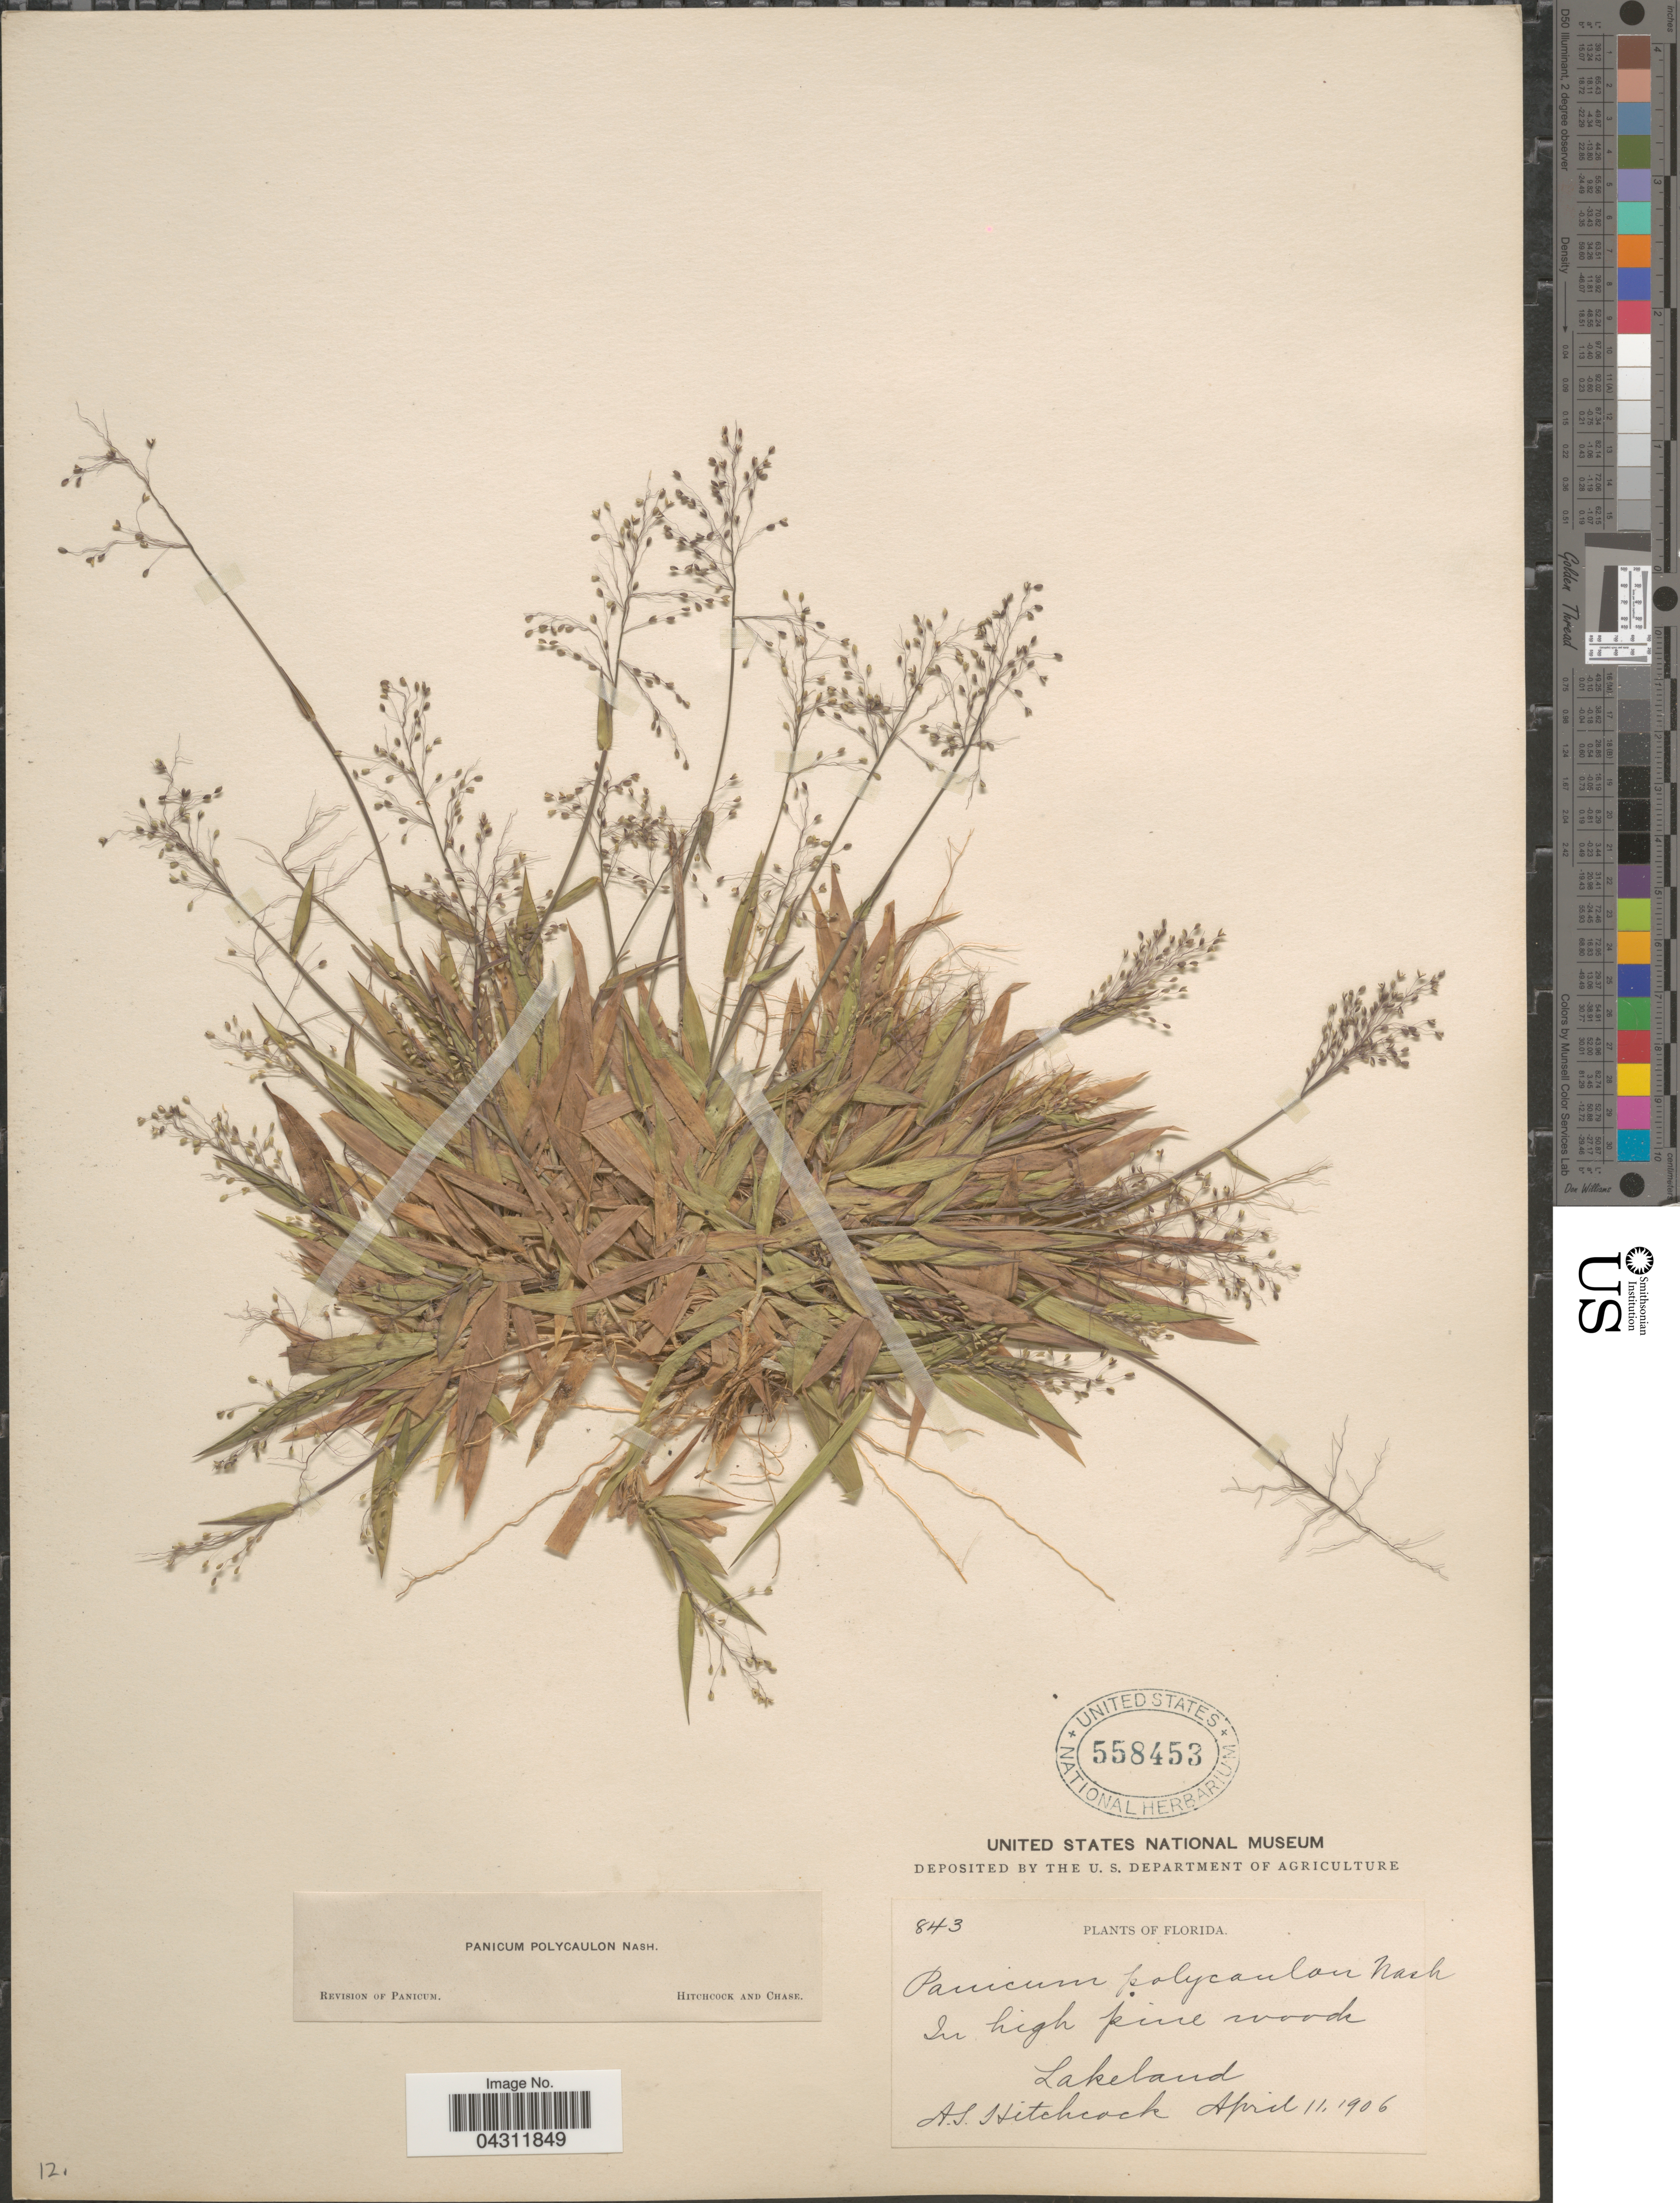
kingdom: Plantae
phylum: Tracheophyta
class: Liliopsida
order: Poales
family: Poaceae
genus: Dichanthelium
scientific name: Dichanthelium strigosum var. glabrescens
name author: (Griseb.) Freckmann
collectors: A. S. Hitchcock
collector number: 843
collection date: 1906-04-11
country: United States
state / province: Florida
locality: In high pine woods. Lakeland.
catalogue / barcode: US 558453